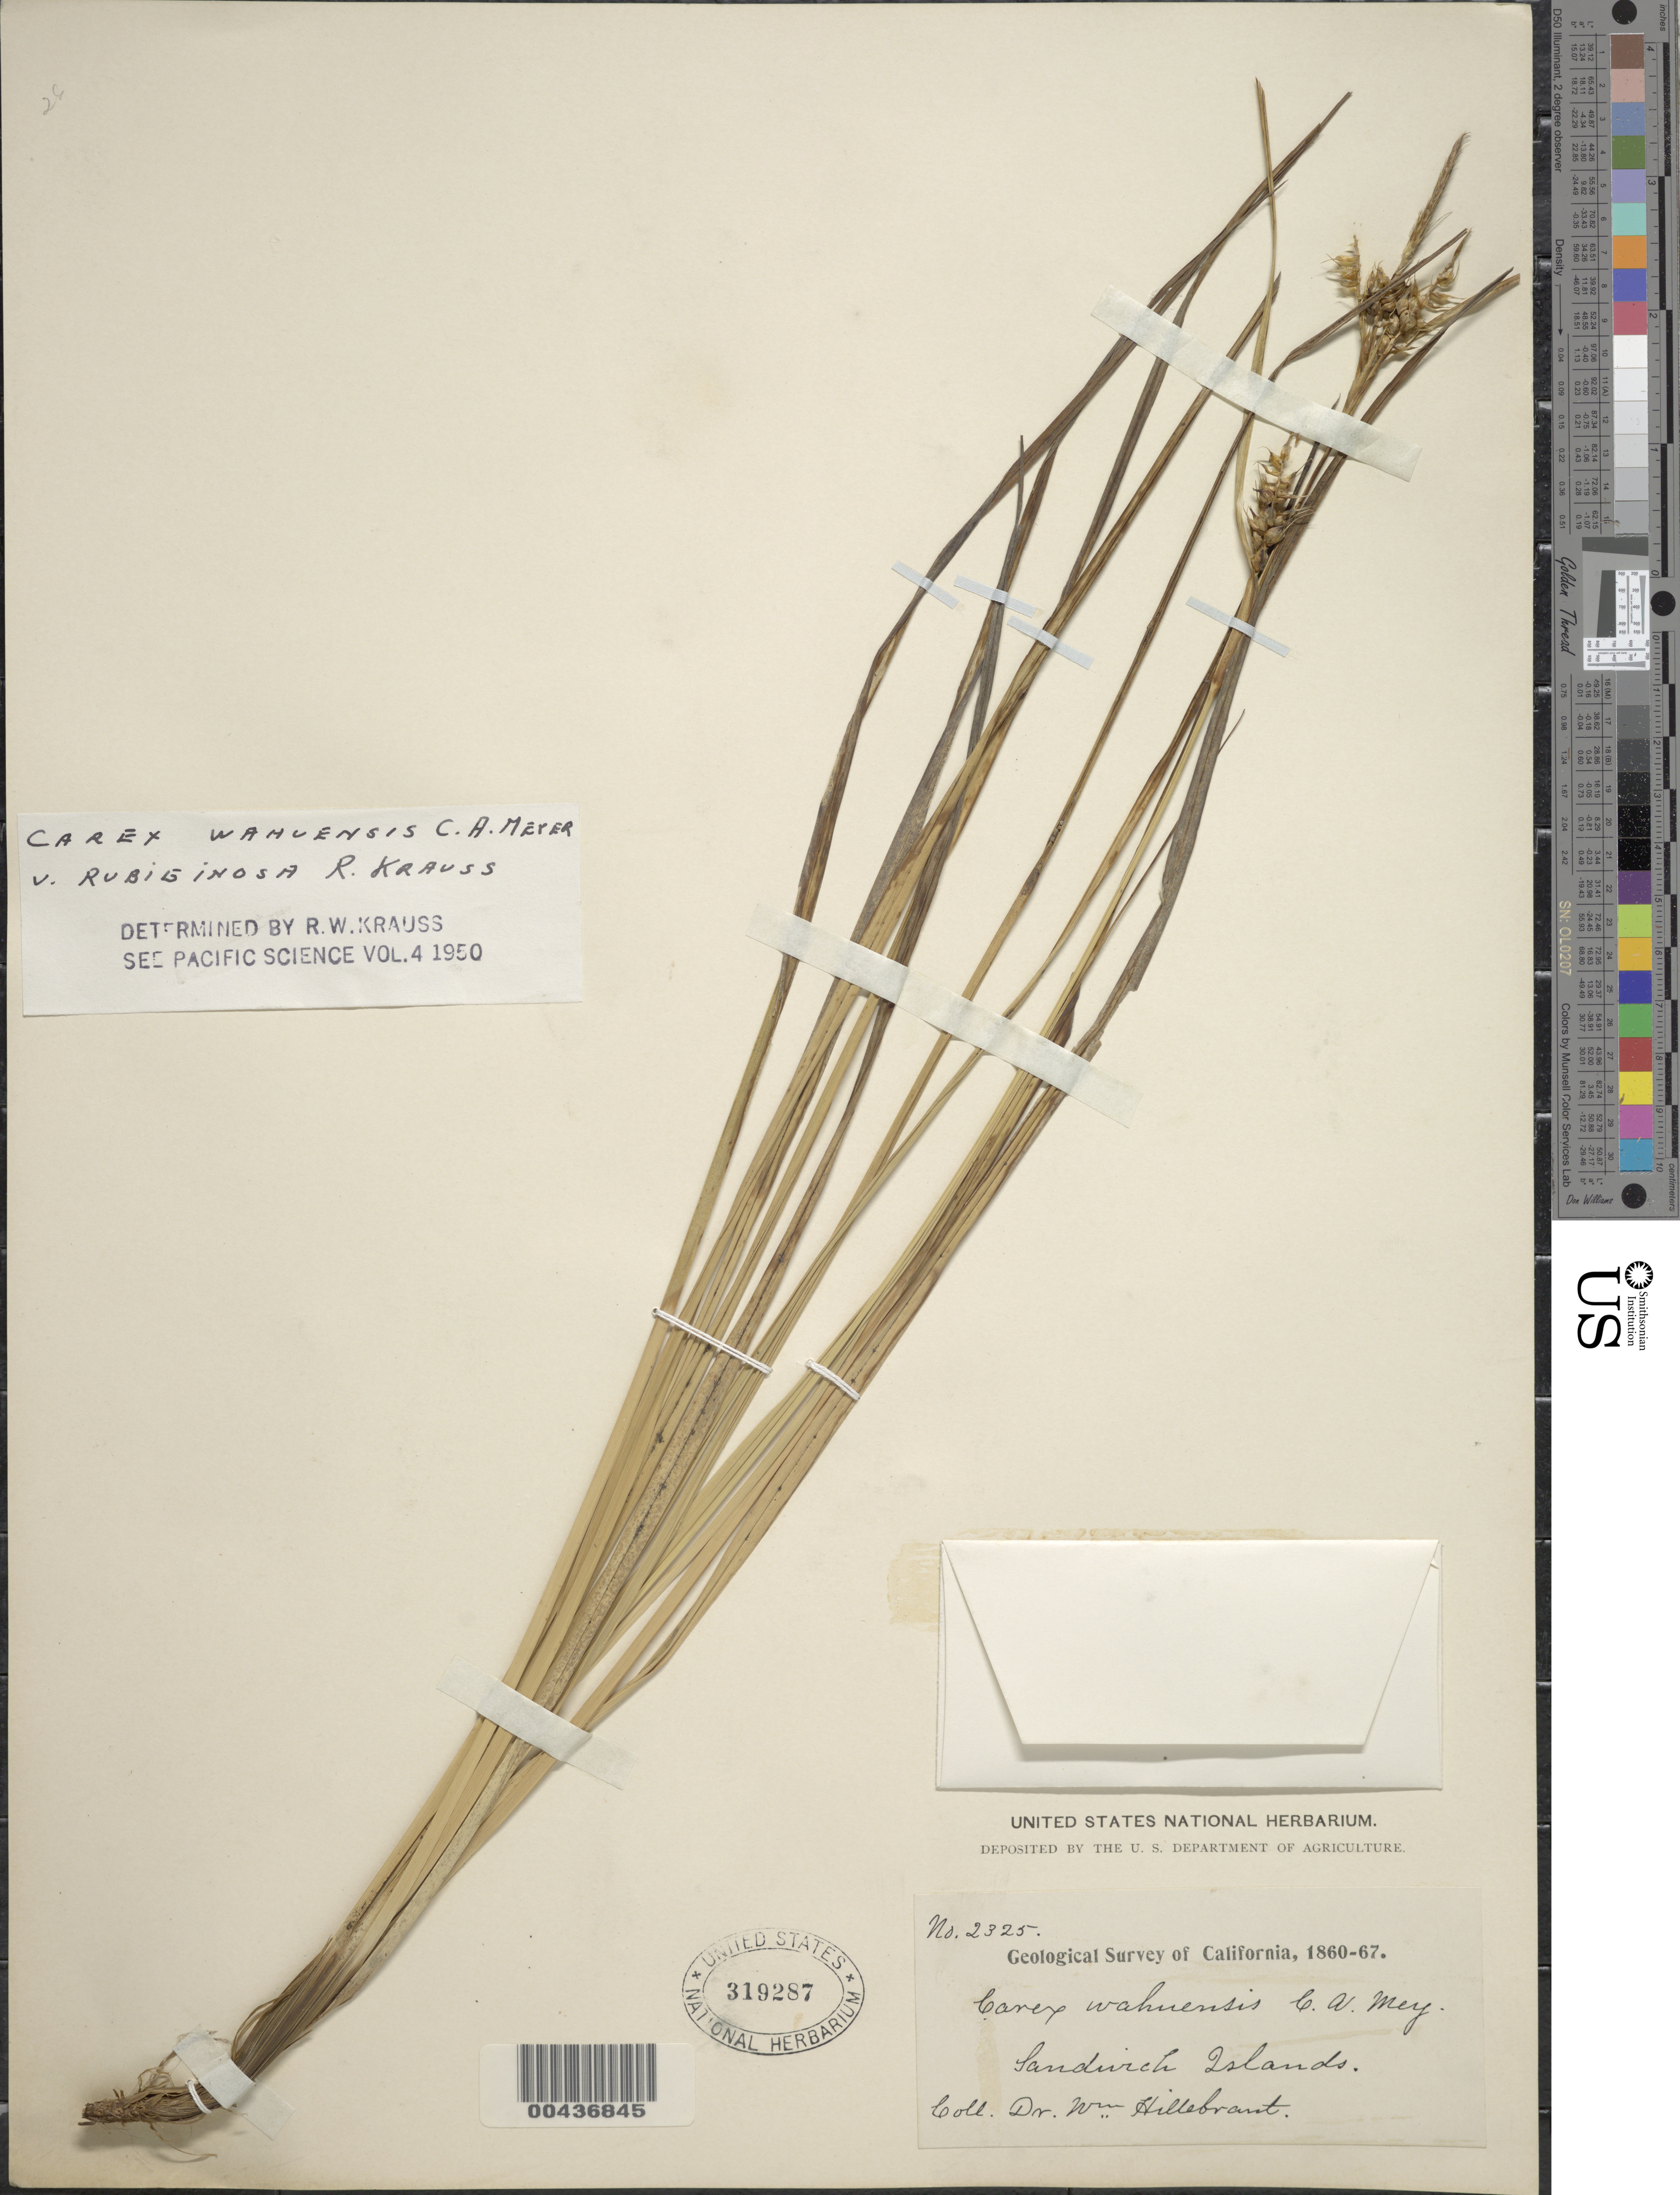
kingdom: Plantae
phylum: Tracheophyta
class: Liliopsida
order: Poales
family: Cyperaceae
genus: Carex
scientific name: Carex wahuensis subsp. rubiginosa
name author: (R.W. Krauss) T. Koyama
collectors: W. Hillebrand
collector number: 2325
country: United States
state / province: Hawaii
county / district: Hawaii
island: Hawaii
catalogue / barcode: US 319287